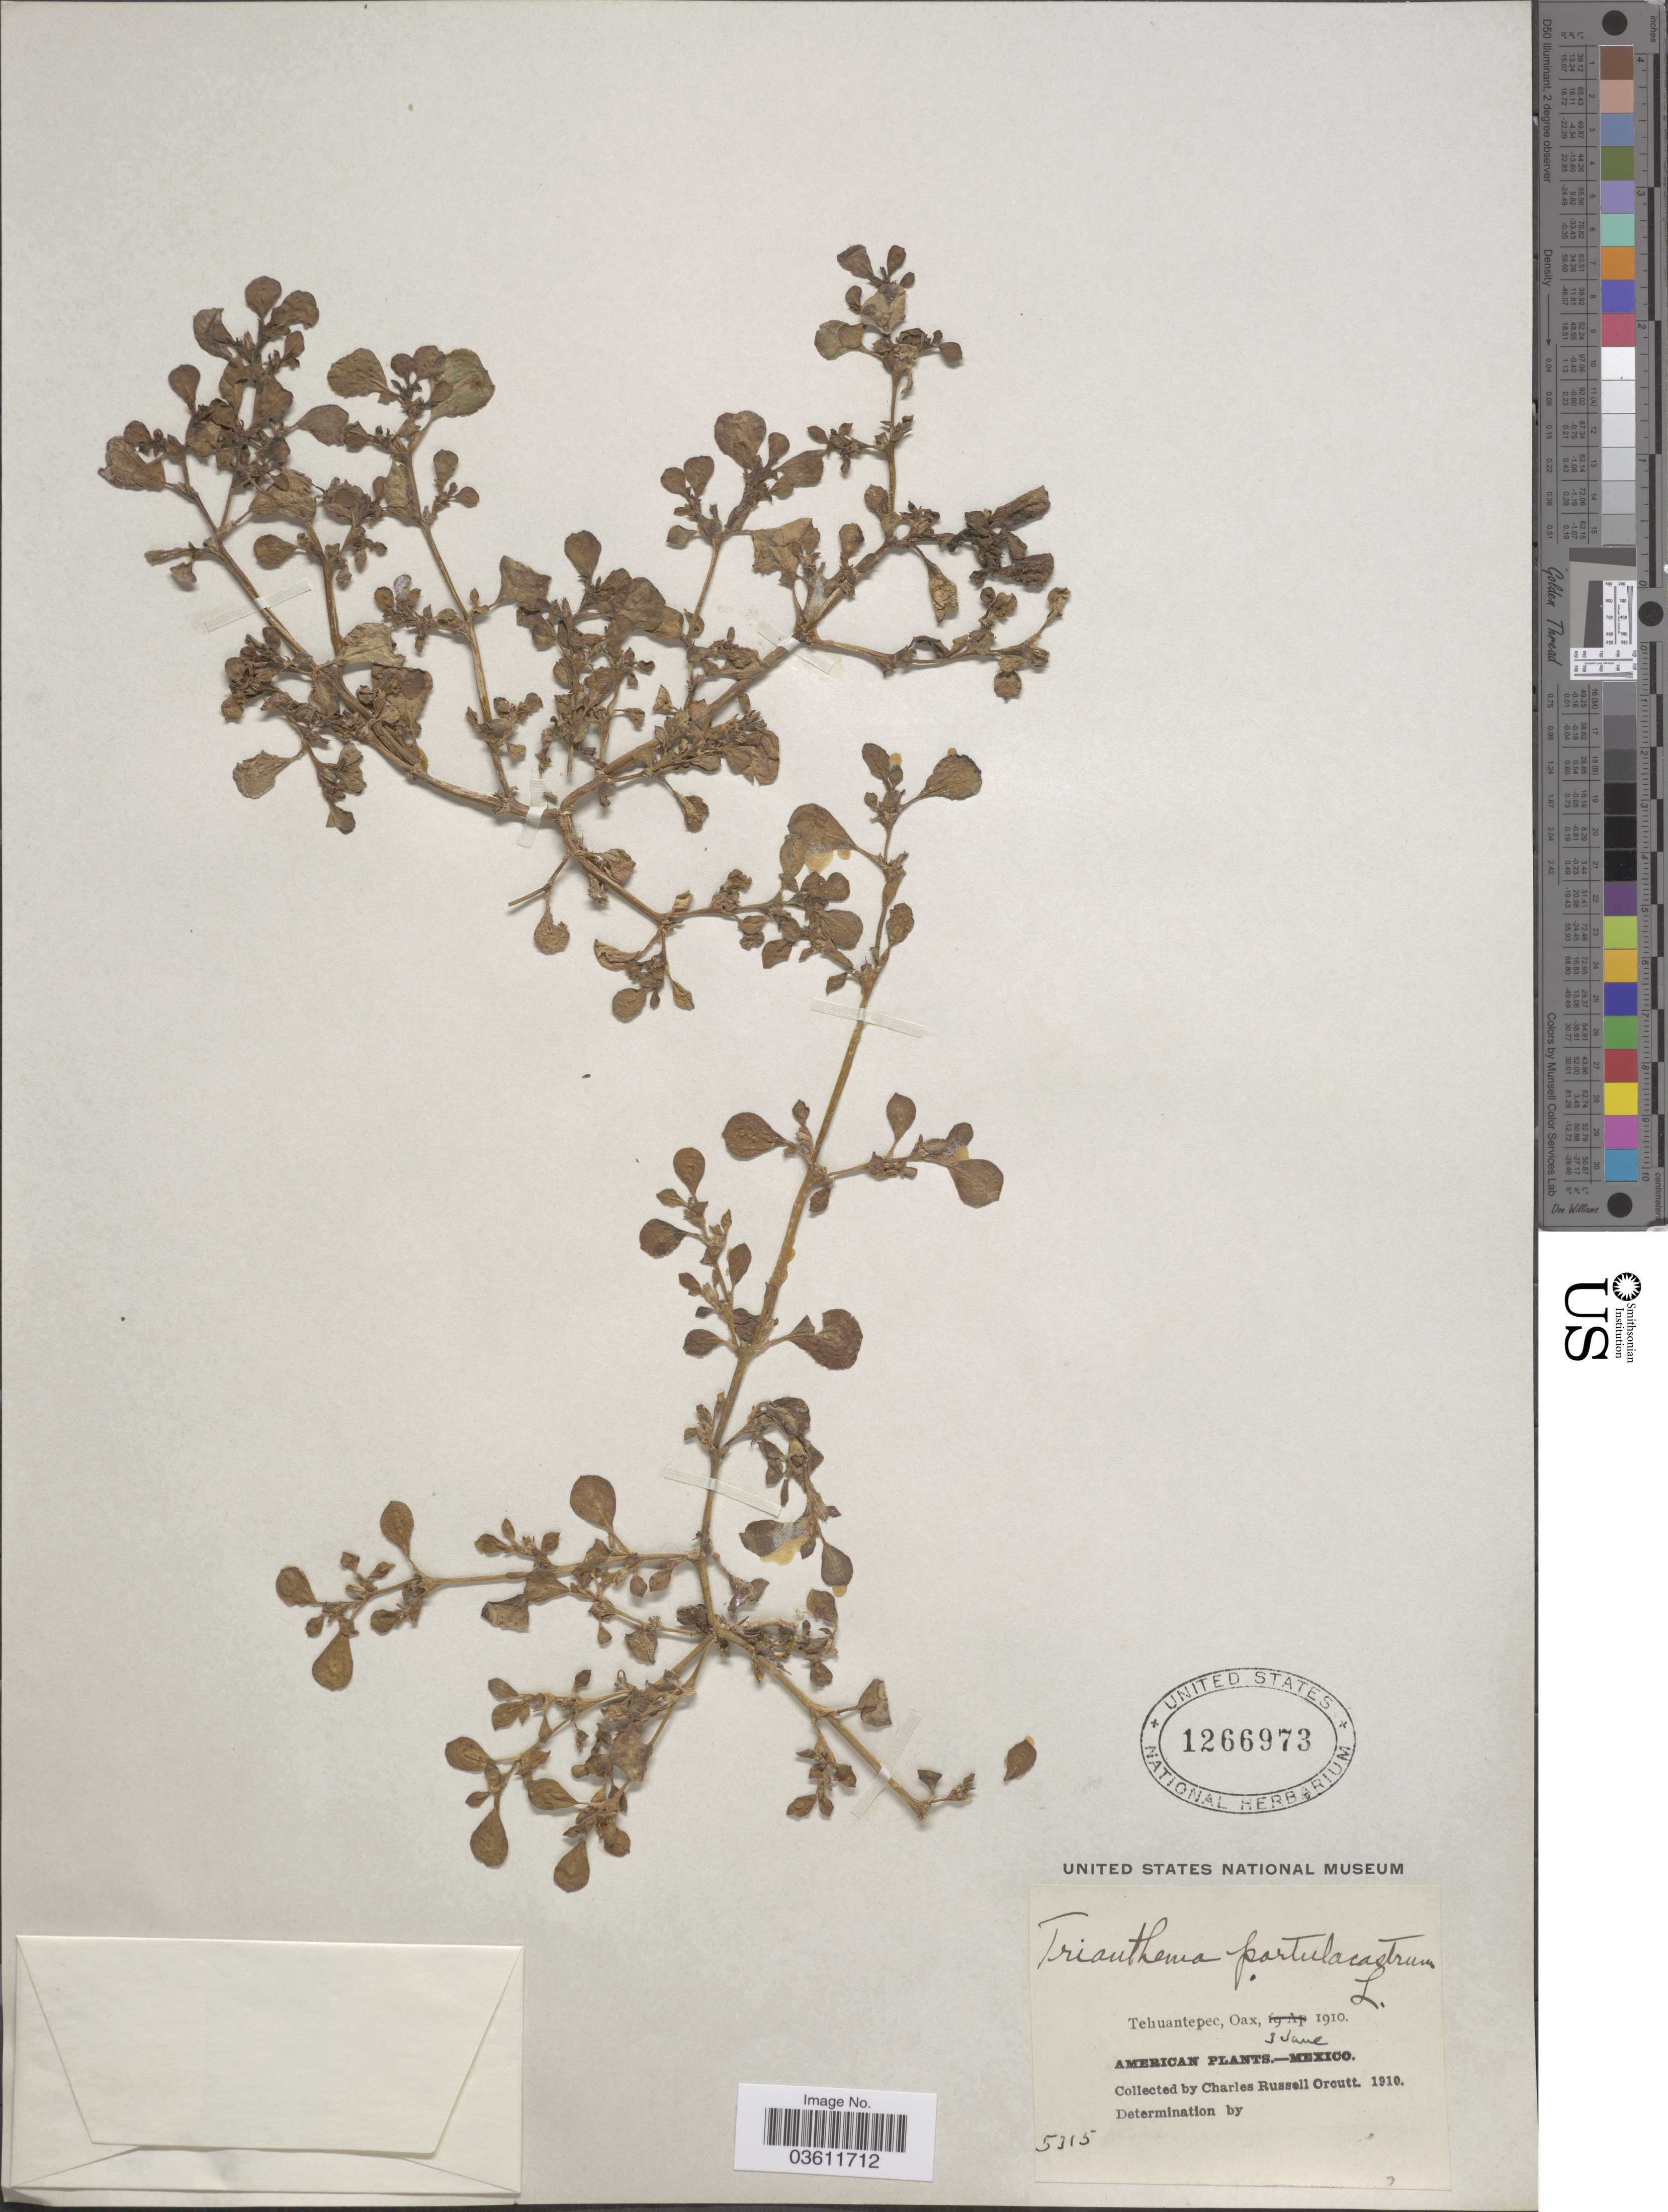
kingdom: Plantae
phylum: Tracheophyta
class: Magnoliopsida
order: Caryophyllales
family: Aizoaceae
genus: Trianthema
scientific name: Trianthema portulacastrum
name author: L.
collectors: C. R. Orcutt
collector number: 5315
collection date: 1910-06-03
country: Mexico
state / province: Oaxaca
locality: Tehuantepec.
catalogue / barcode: US 1266973